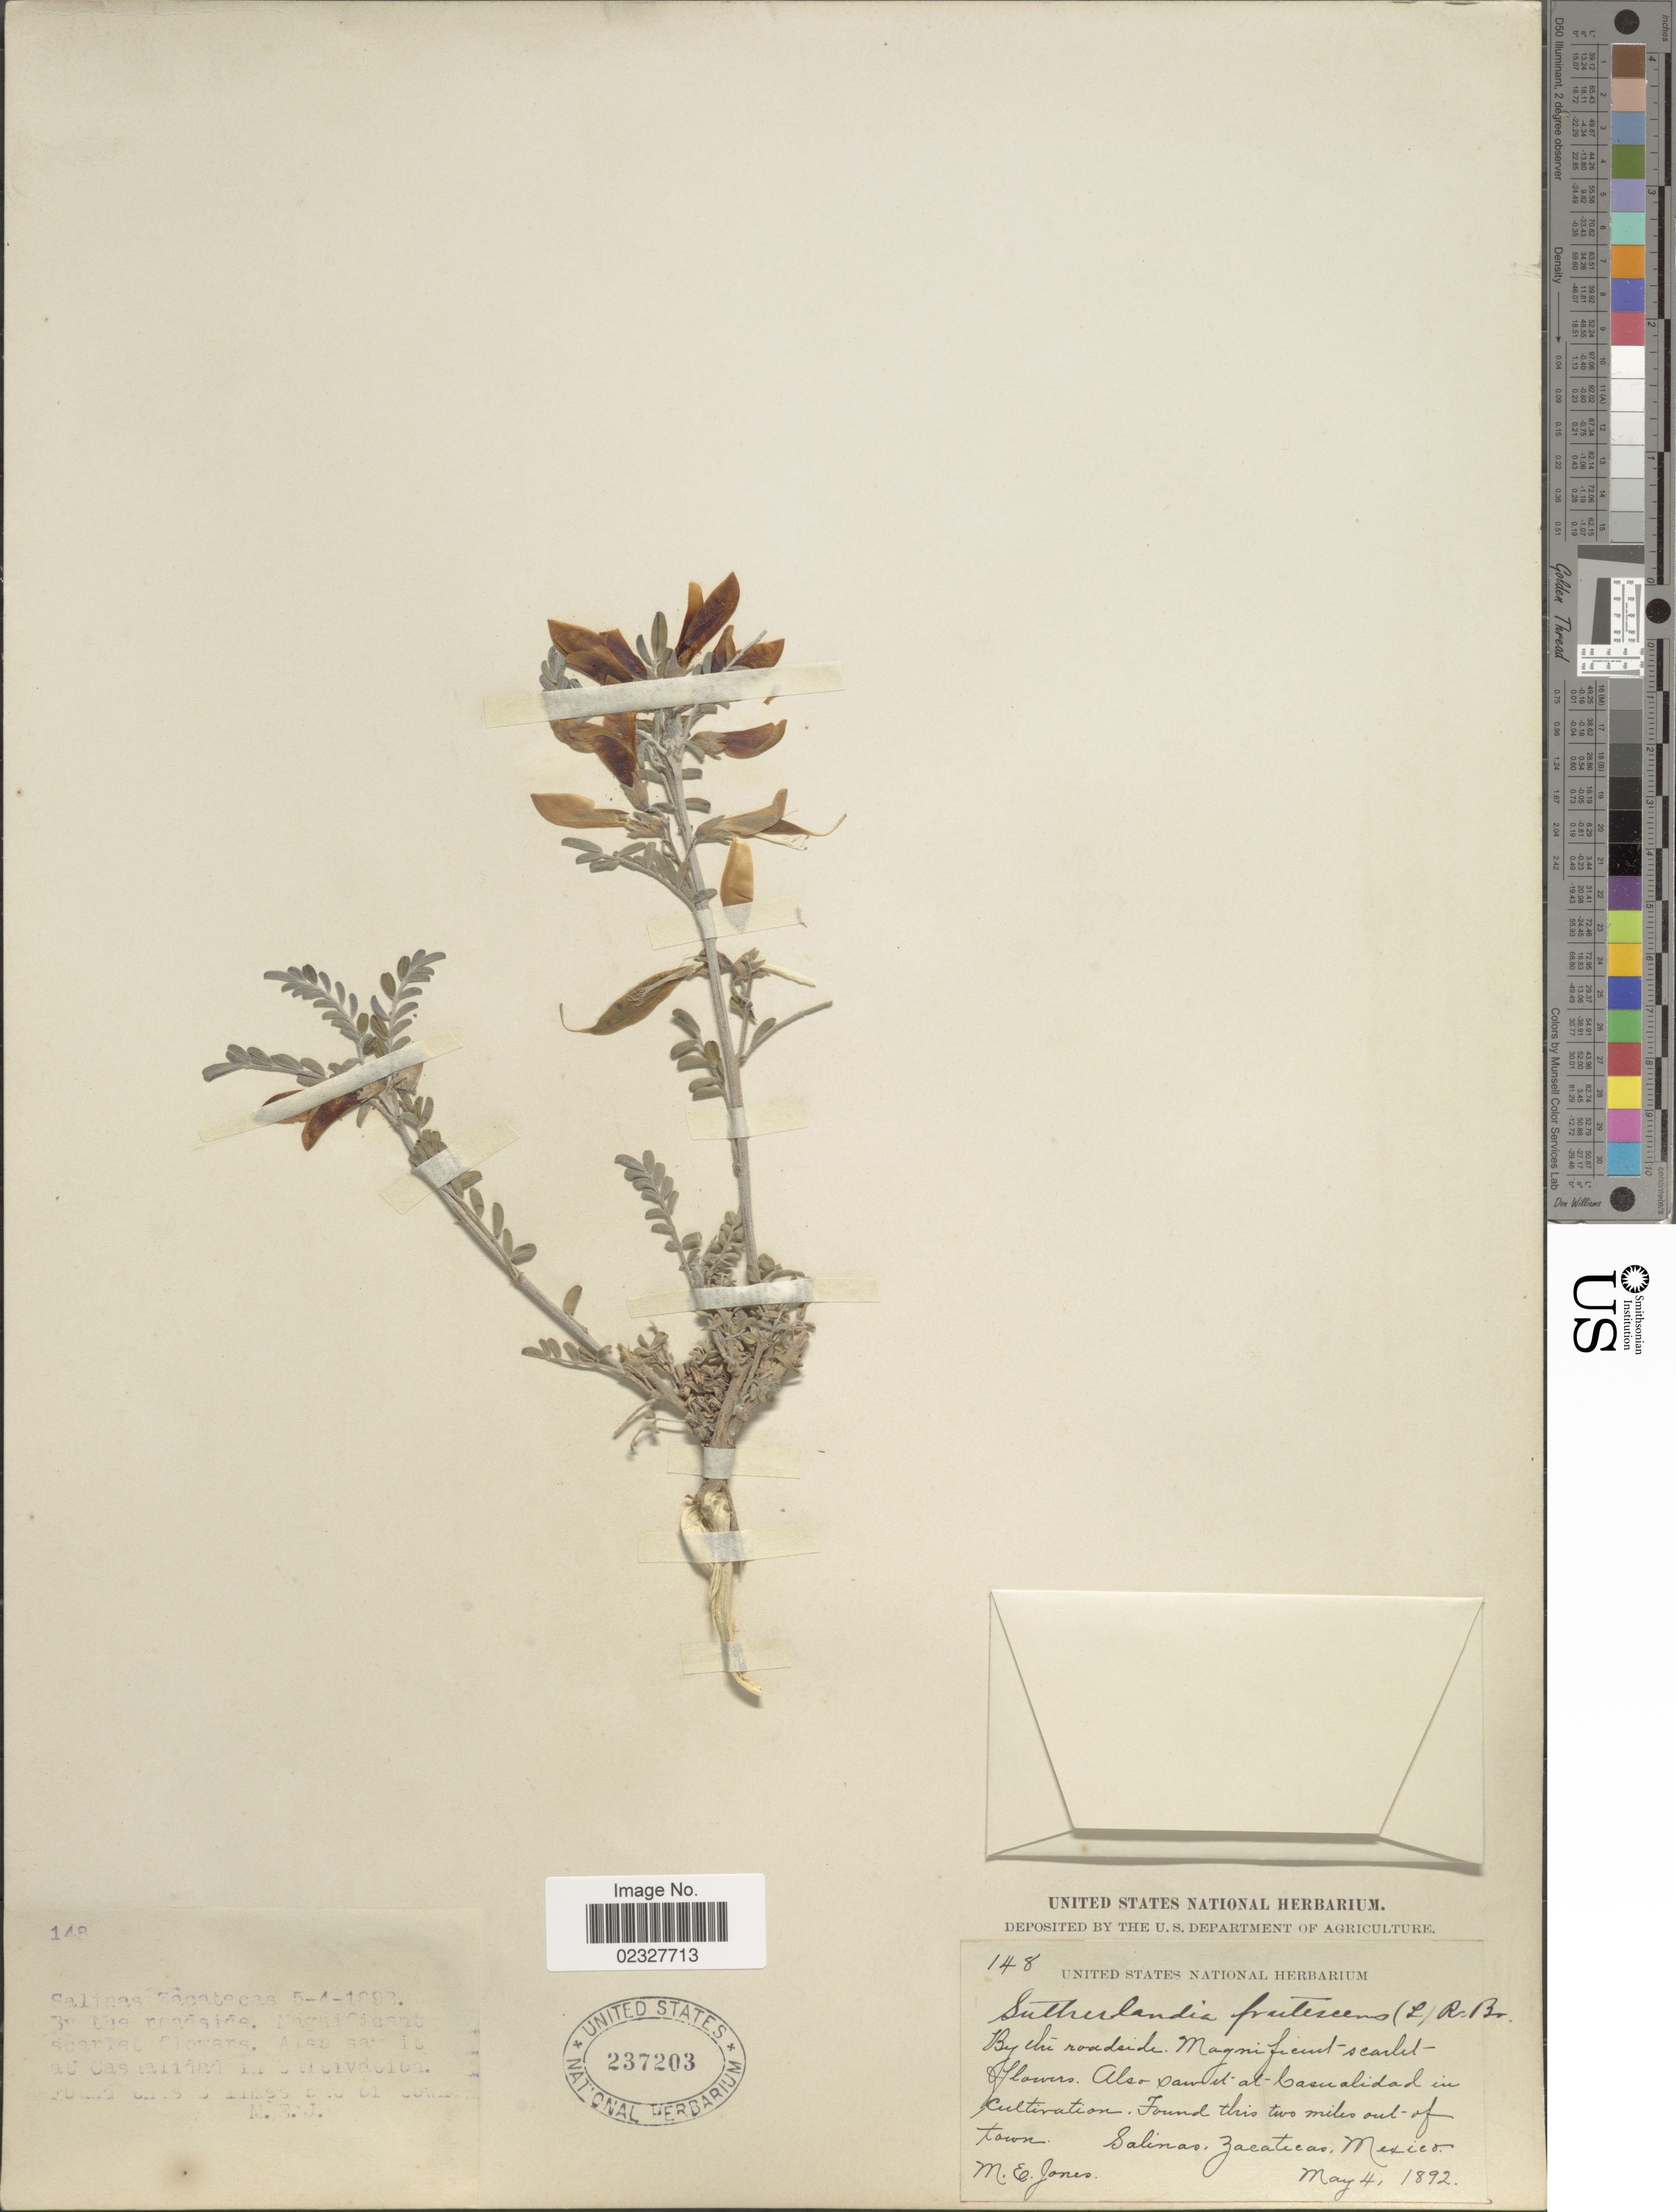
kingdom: Plantae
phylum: Tracheophyta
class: Magnoliopsida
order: Fabales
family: Fabaceae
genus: Sutherlandia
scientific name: Sutherlandia frutescens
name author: (L.) R. Br. ex W.T. Aiton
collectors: M. E. Jones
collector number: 148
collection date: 1892-05-04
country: Mexico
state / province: Zacatecas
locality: Two miles out of town, Salinas, Zacatecas, Mexico.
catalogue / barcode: US 237203